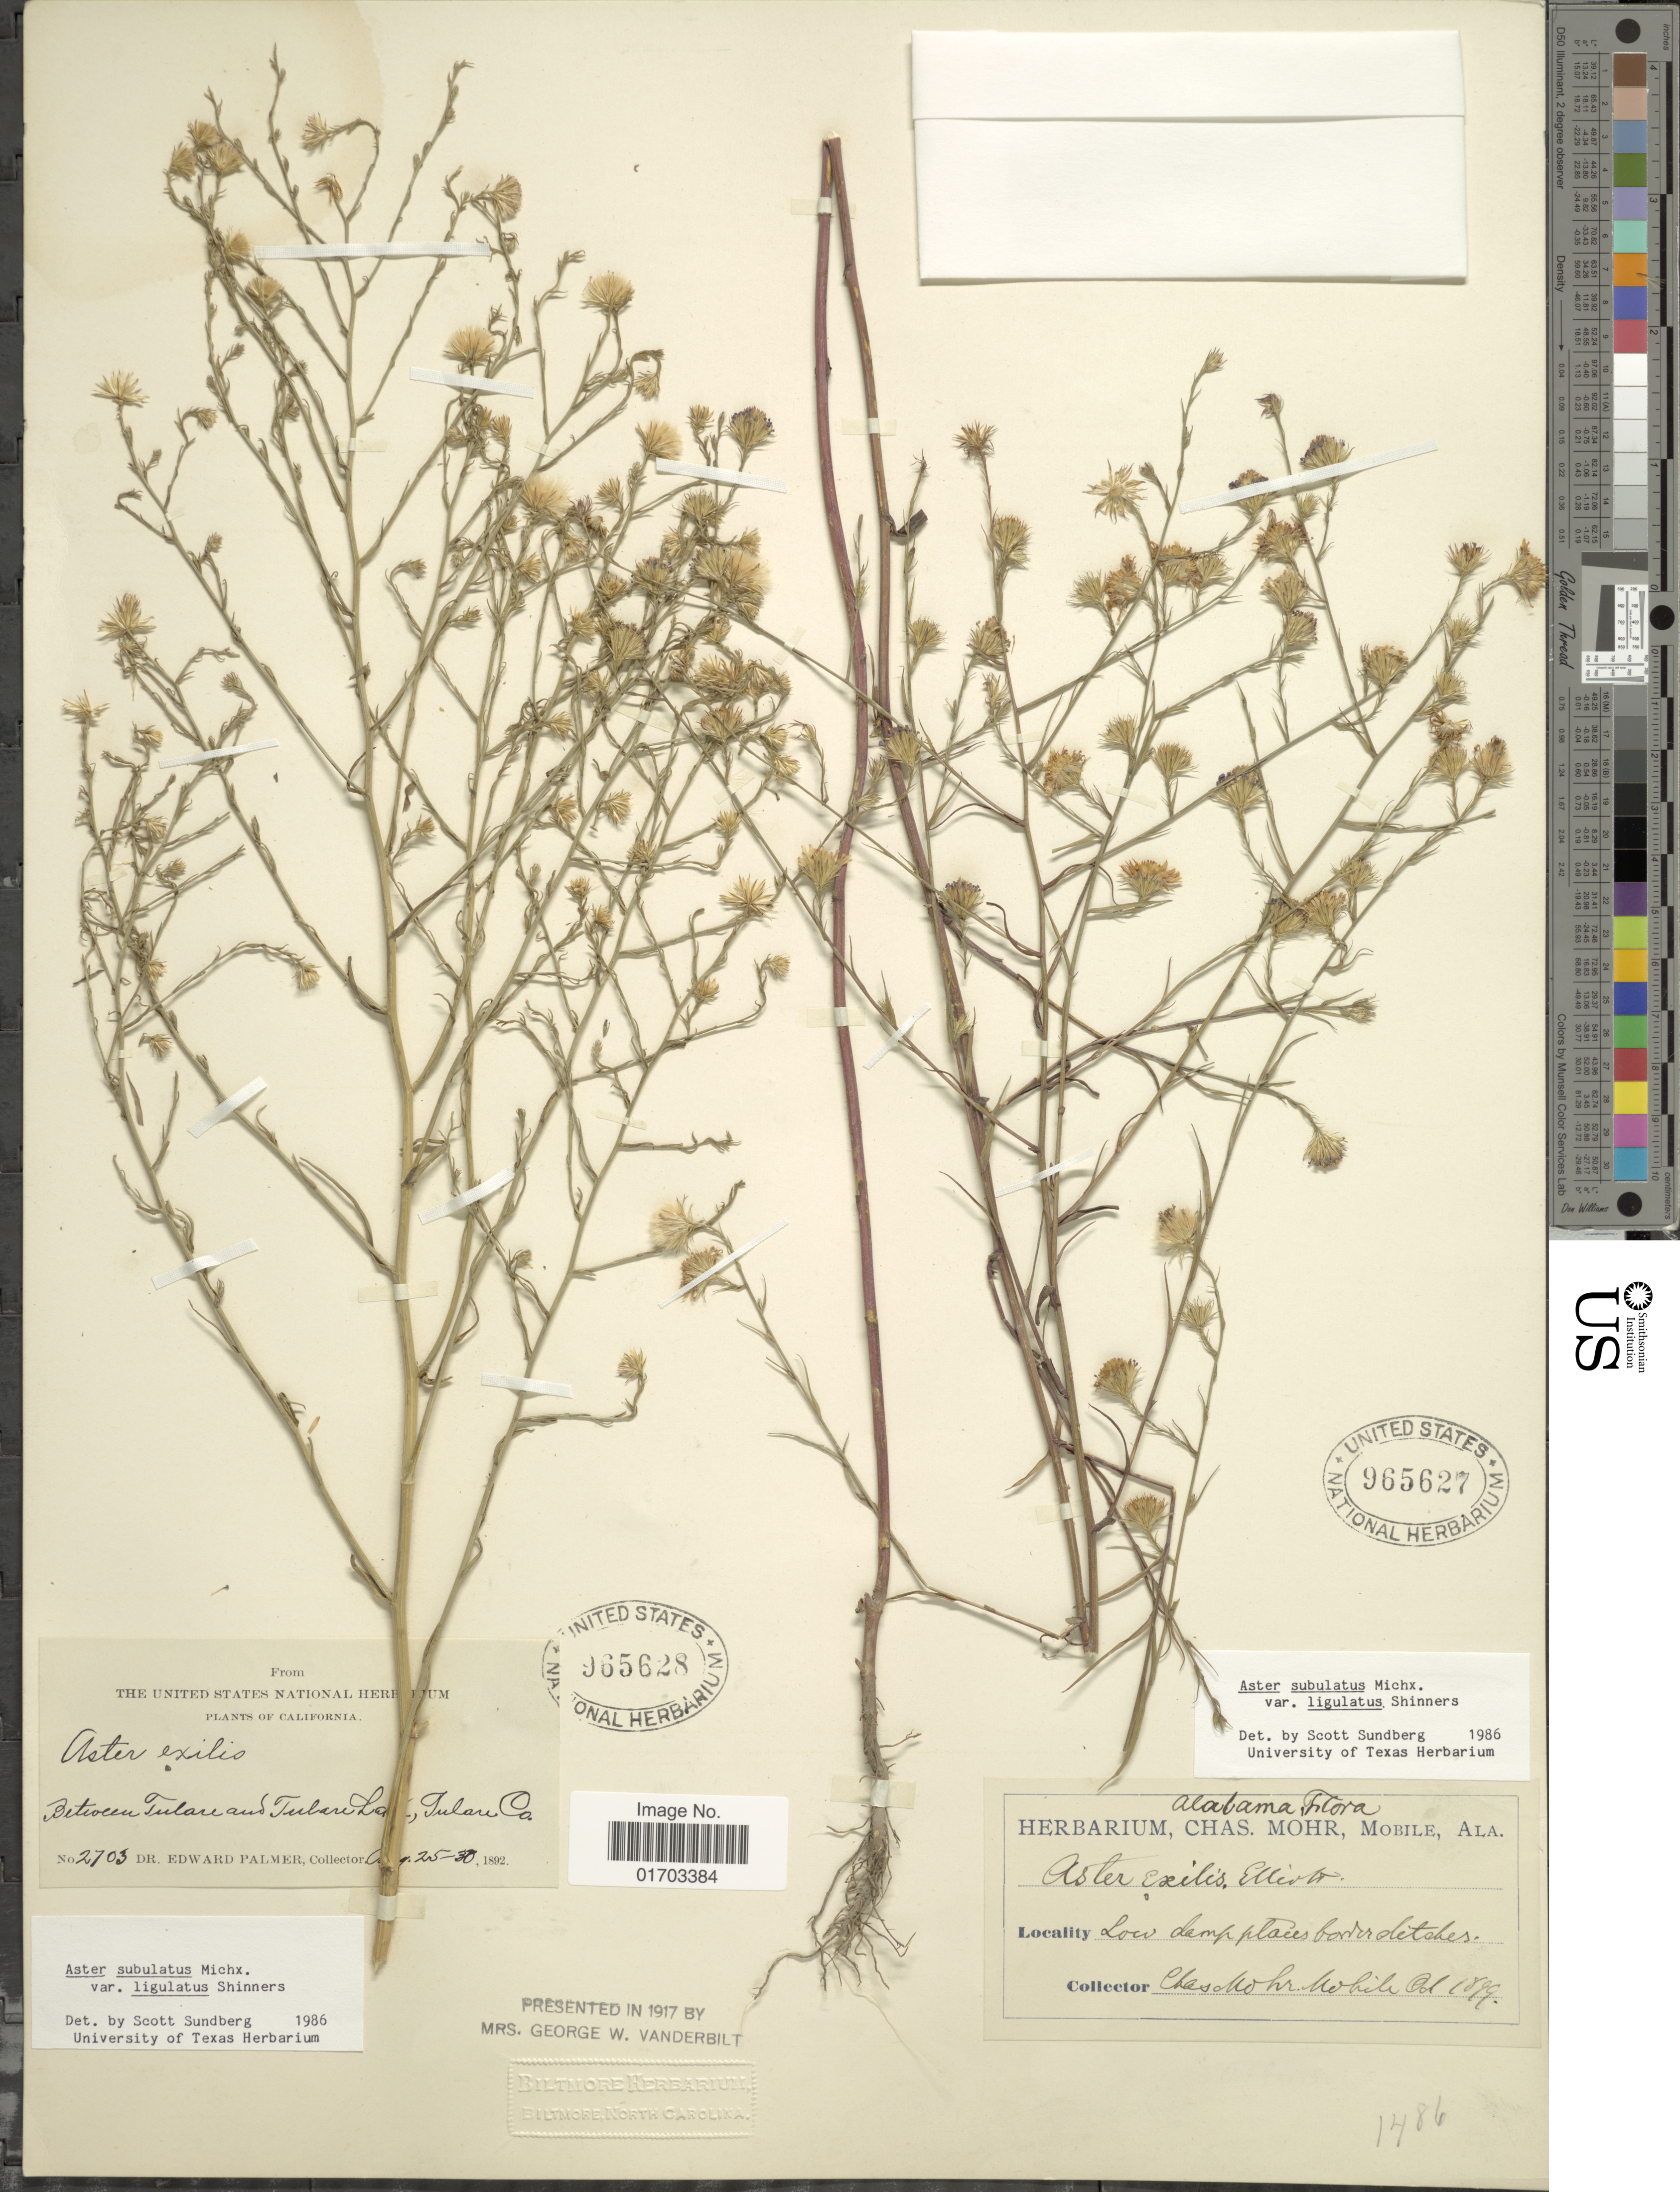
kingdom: Plantae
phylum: Tracheophyta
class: Magnoliopsida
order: Asterales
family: Asteraceae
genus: Symphyotrichum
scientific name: Symphyotrichum subulatum var. ligulatum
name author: (Shinners) S.D. Sundb.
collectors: Mohr, C. T. (herbarium)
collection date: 1899-10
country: United States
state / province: Alabama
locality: Border ditches, Mobile.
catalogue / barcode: US 965627